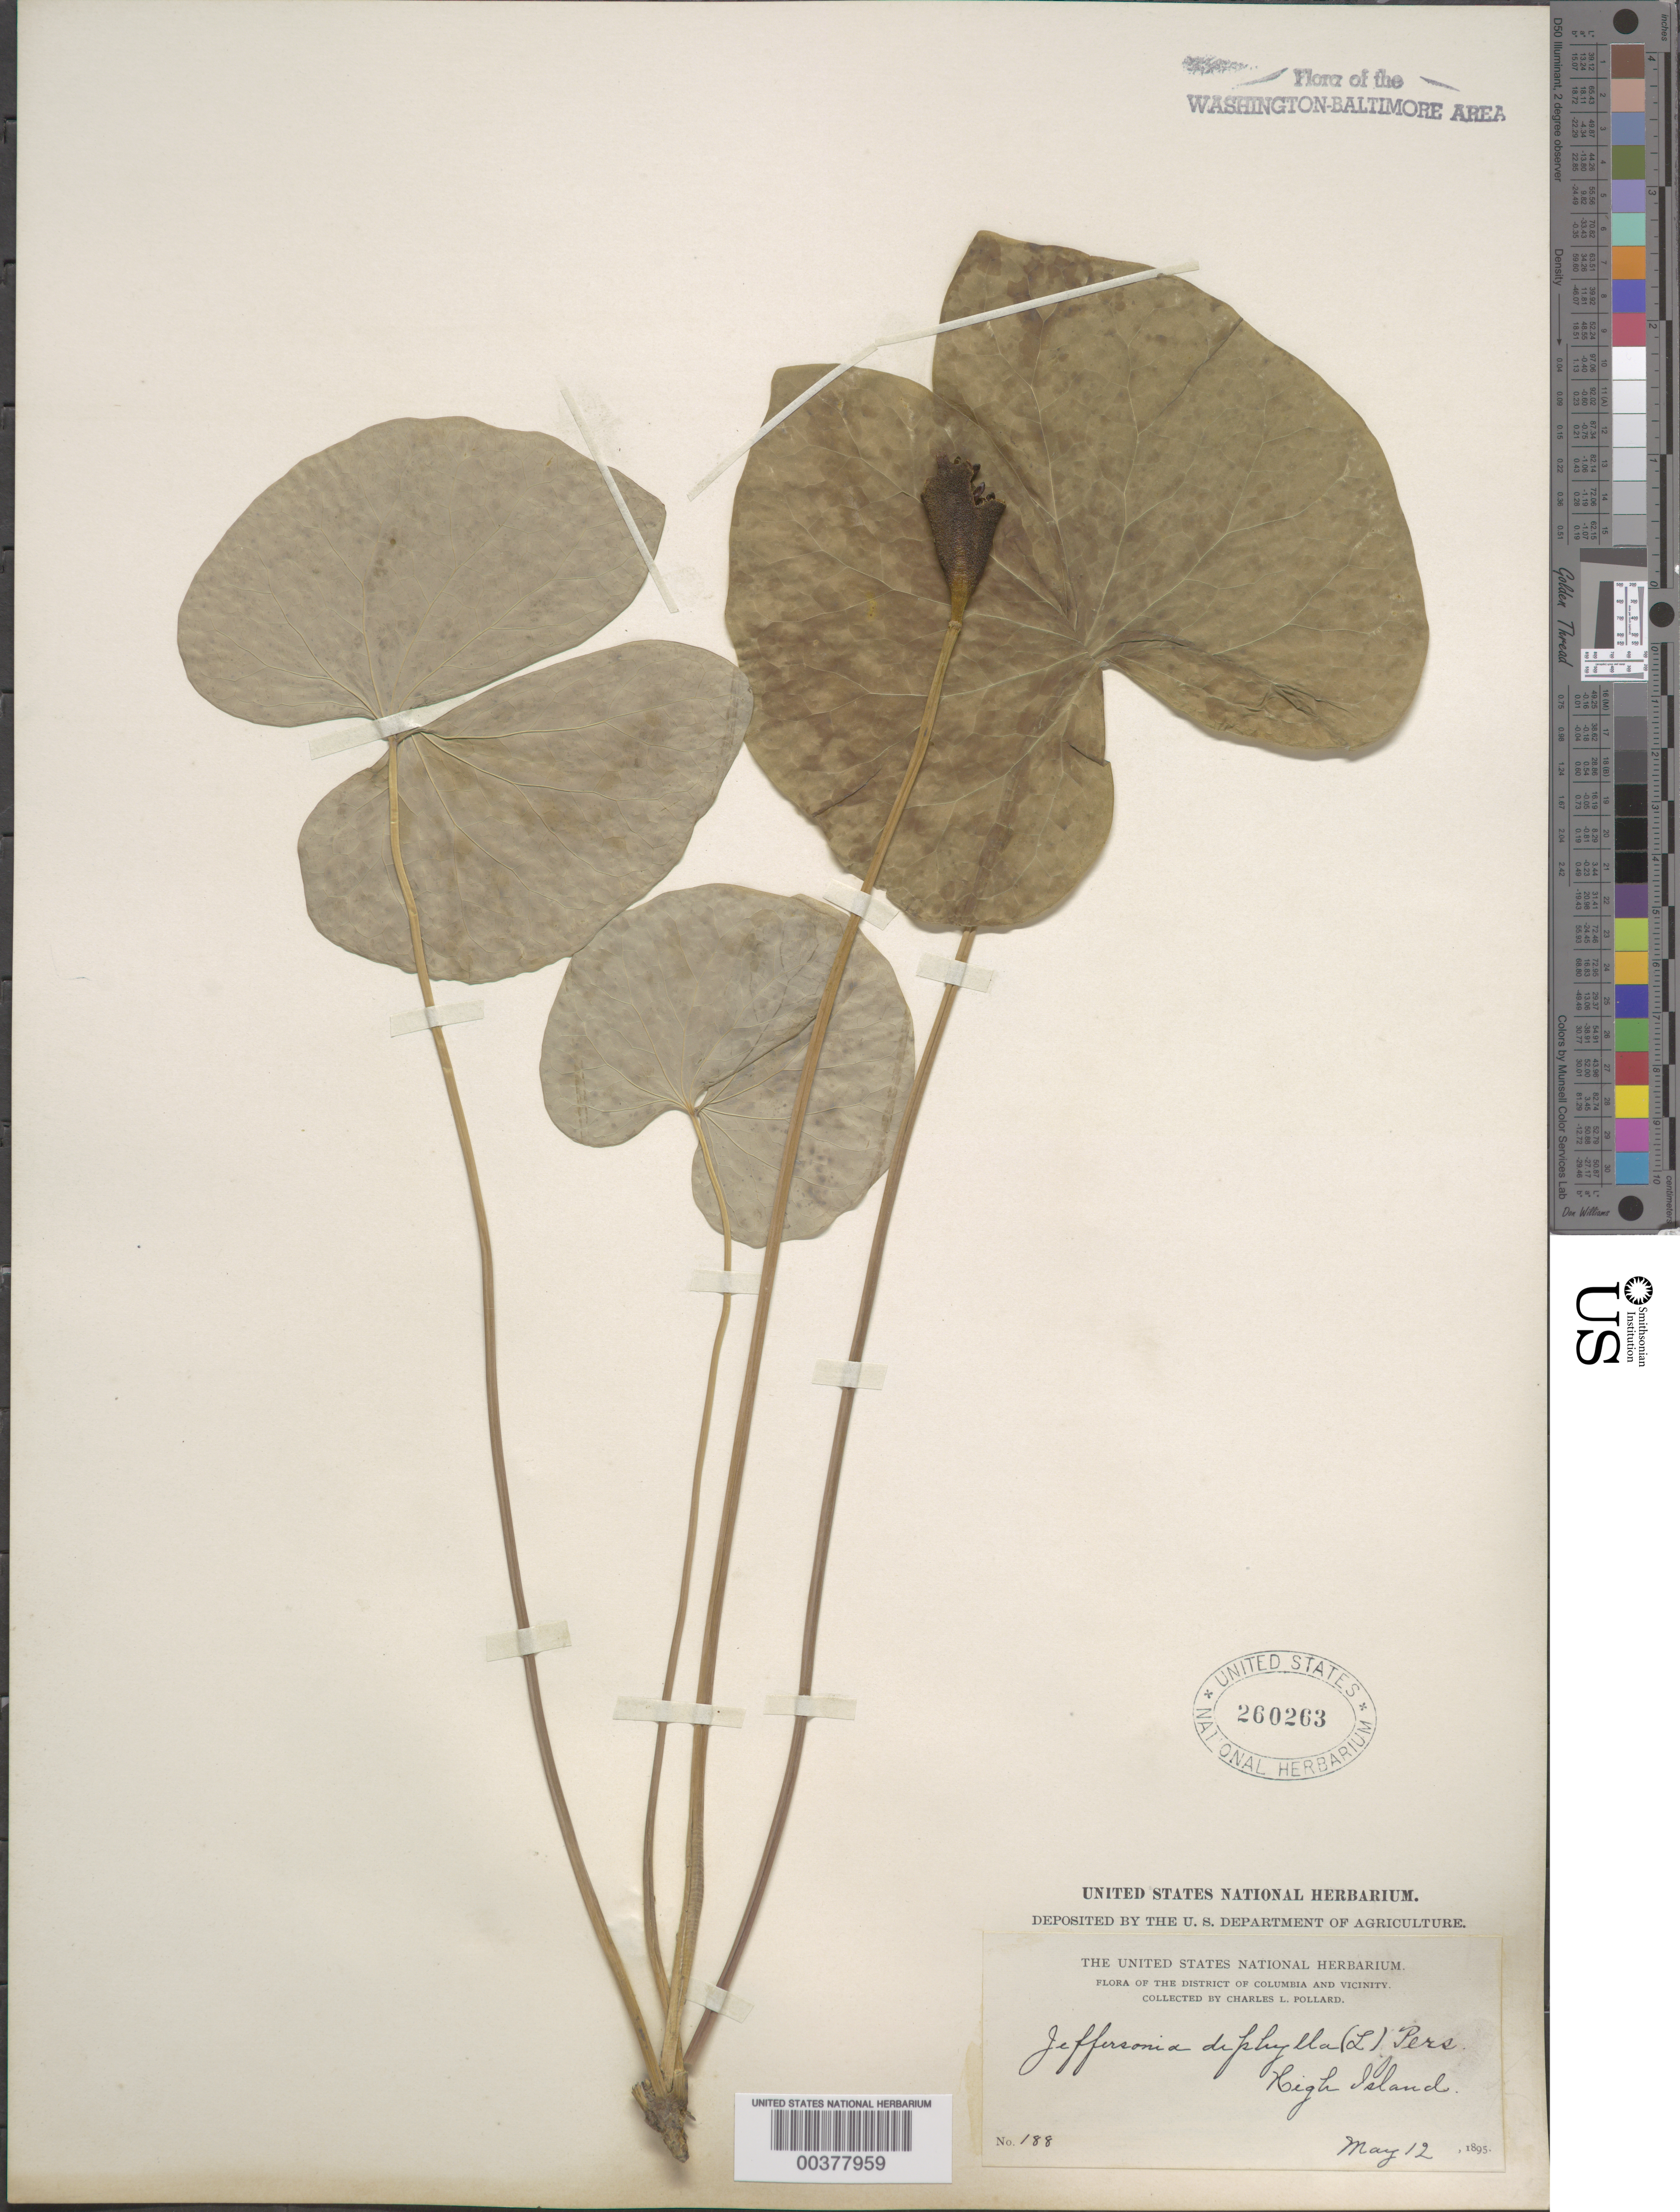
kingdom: Plantae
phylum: Tracheophyta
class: Magnoliopsida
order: Ranunculales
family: Berberidaceae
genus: Jeffersonia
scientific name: Jeffersonia diphylla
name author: (L.) Pers.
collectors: C. L. Pollard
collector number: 188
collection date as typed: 12 May 1895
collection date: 1895-05-12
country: United States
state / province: Maryland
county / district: Montgomery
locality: High Island C. & O. Canal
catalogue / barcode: US 260263